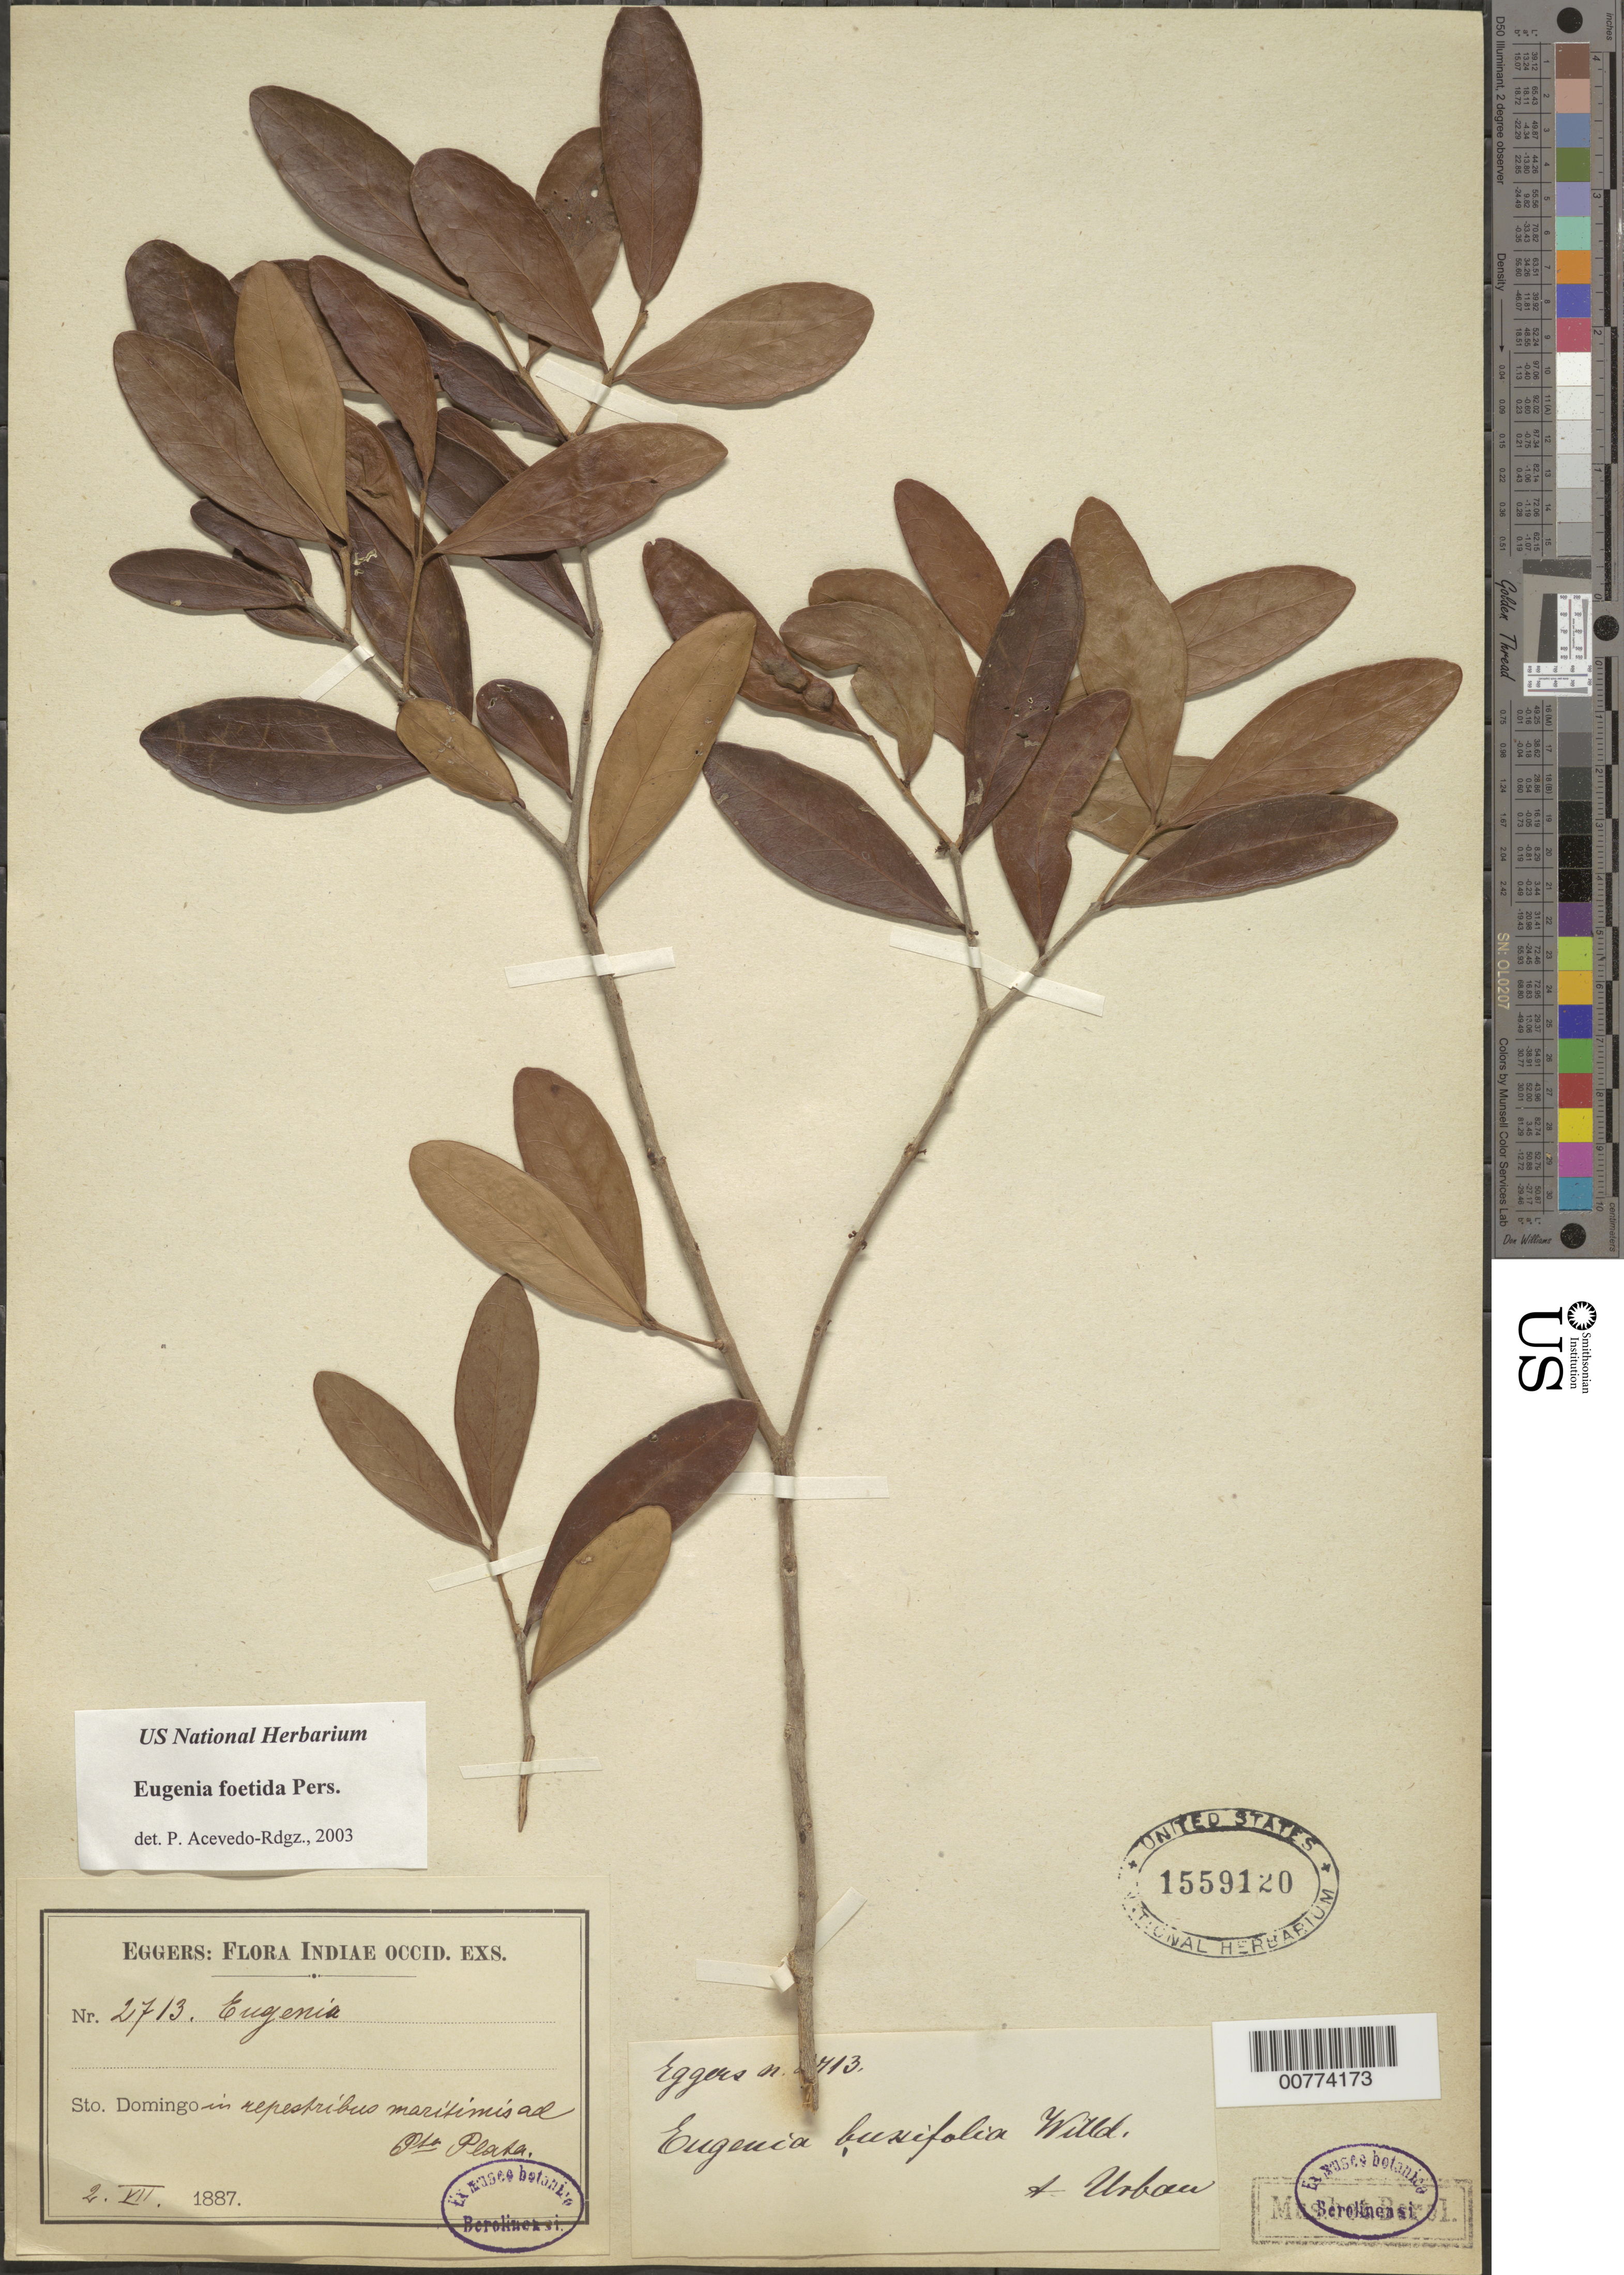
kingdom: Plantae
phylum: Tracheophyta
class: Magnoliopsida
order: Myrtales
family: Myrtaceae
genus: Eugenia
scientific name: Eugenia foetida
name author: Pers.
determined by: Acevedo-Rodríguez, P., (BOT), Smithsonian Institution - National Museum of Natural History (UNITED STATES)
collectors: H. F. A. von Eggers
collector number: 2713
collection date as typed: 02 Jul 1887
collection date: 1887-07-02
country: Dominican Republic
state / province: Puerto Plata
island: Hispaniola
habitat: In repestribus marítimis.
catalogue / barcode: US 1559120